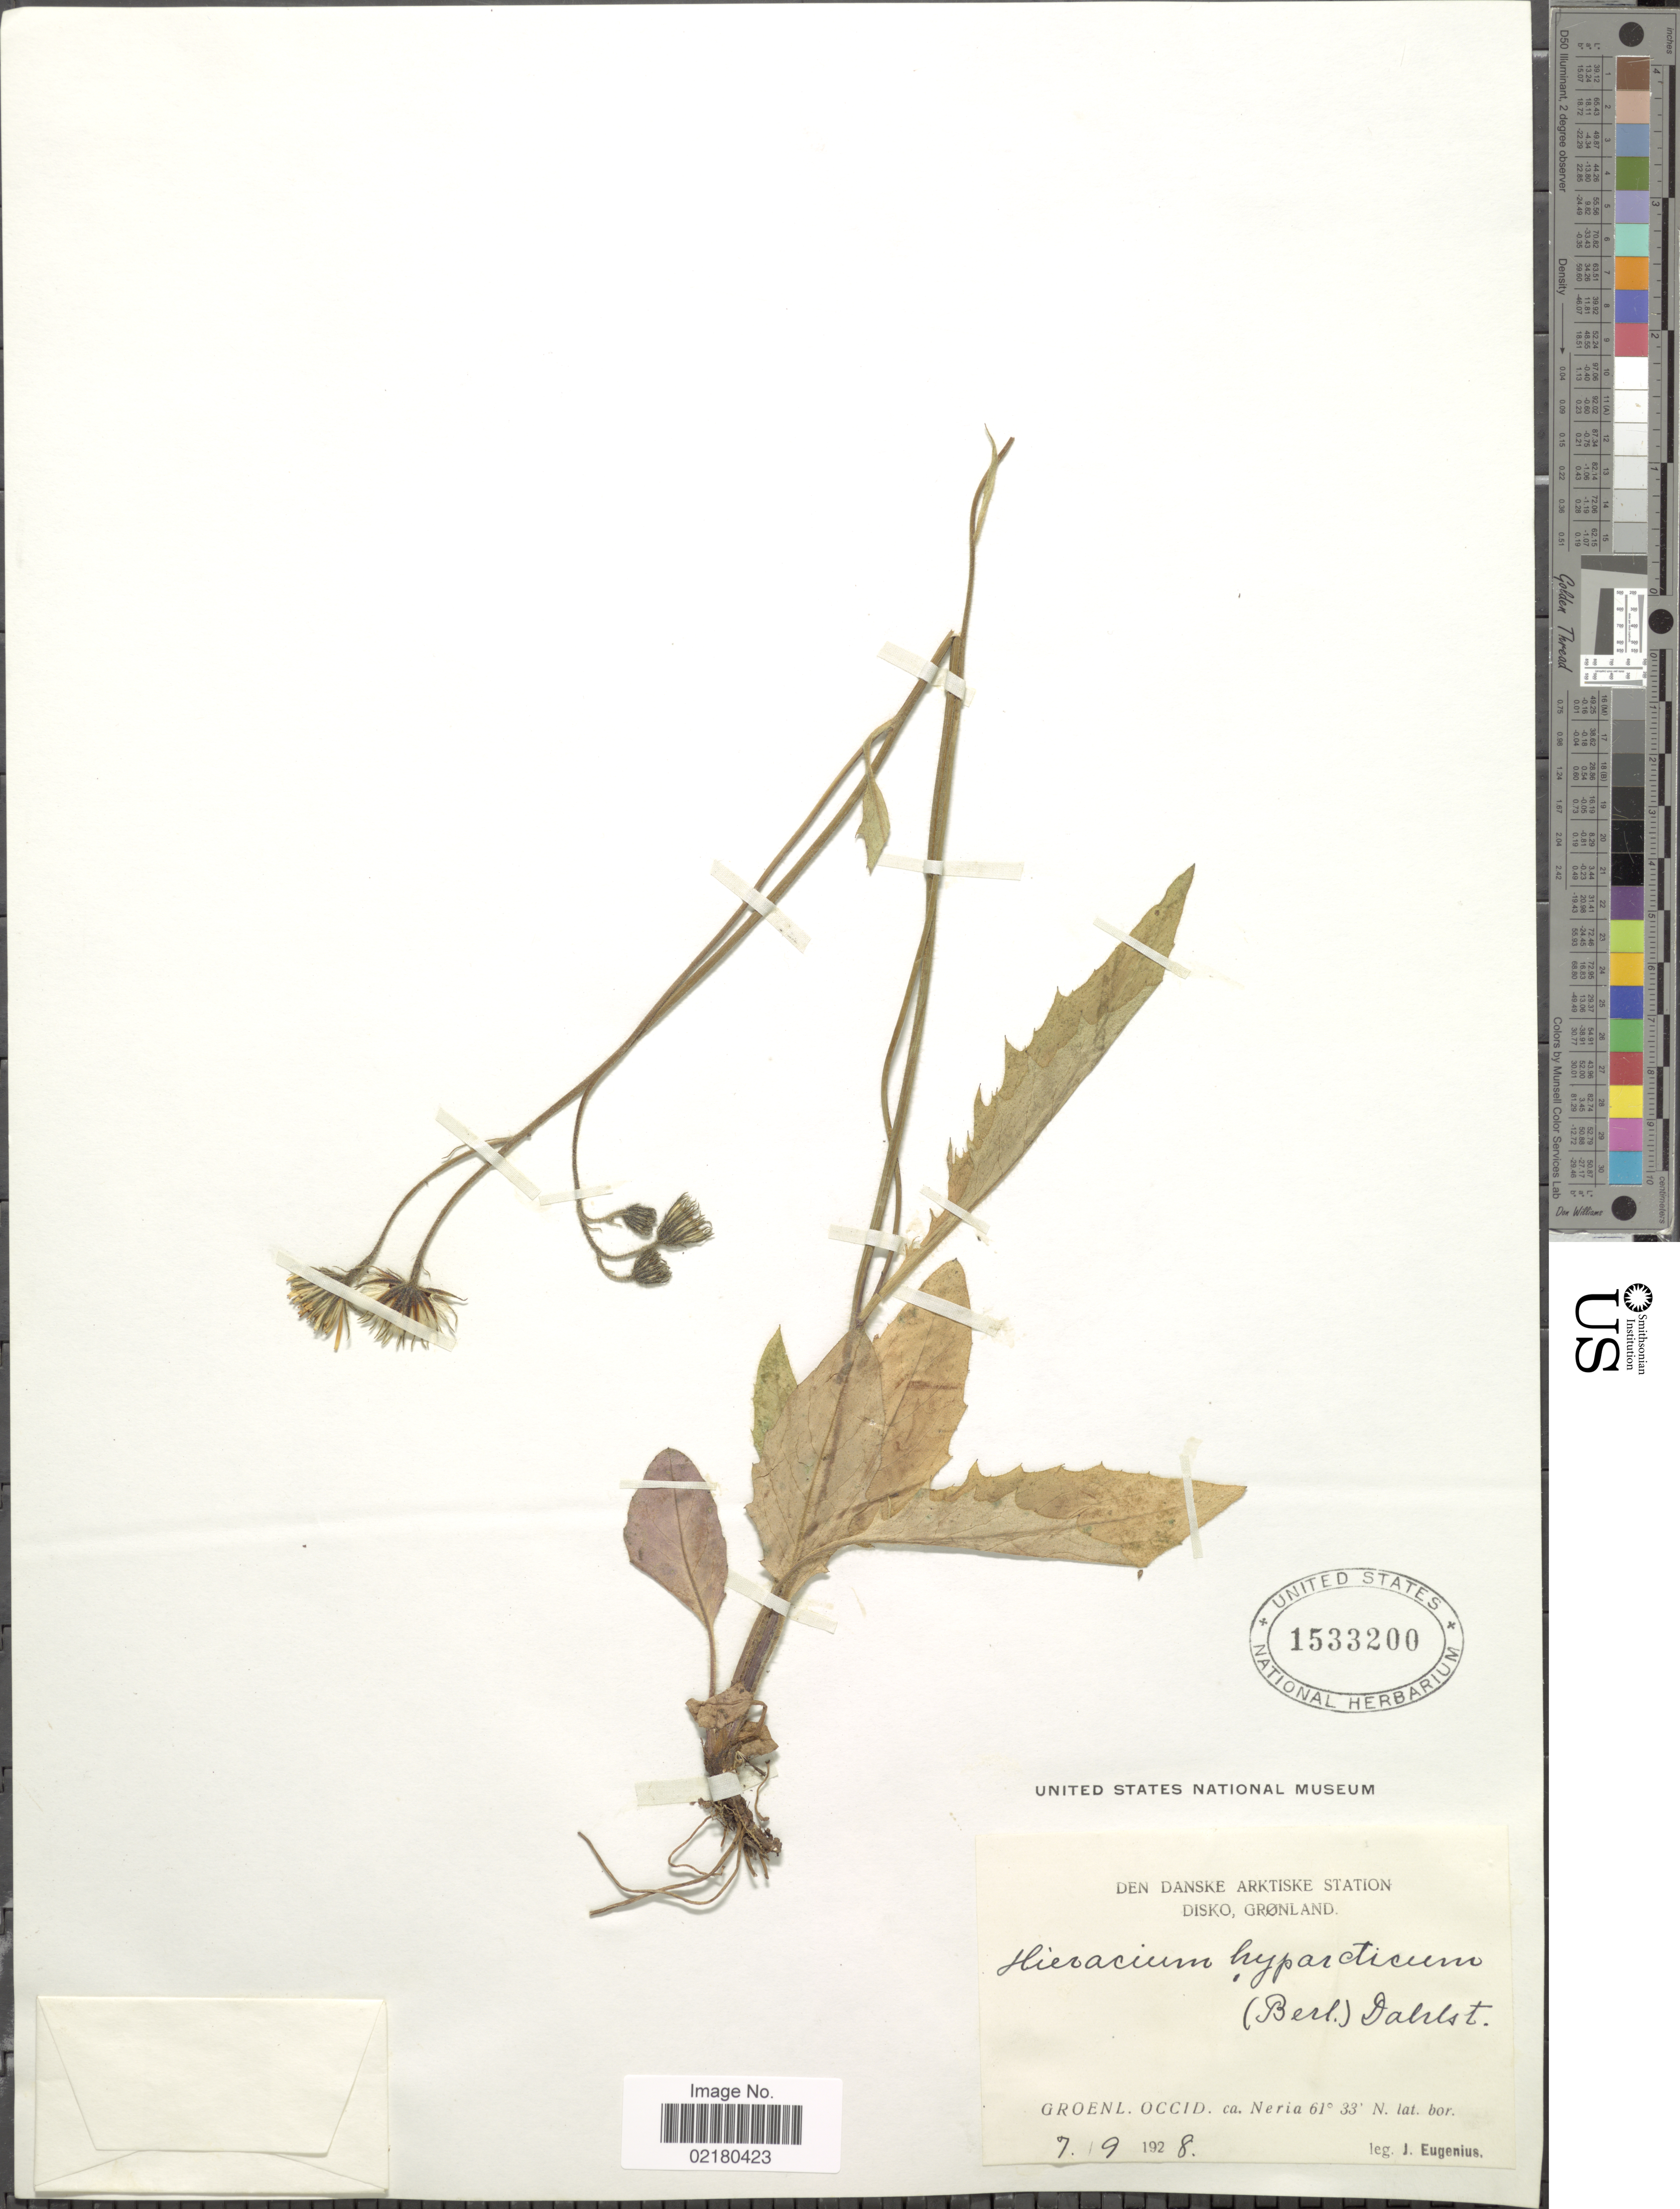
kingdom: Plantae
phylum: Tracheophyta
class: Magnoliopsida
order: Asterales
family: Asteraceae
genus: Hieracium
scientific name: Hieracium hyparcticum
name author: (Almquist) Elfstr.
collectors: J. Eugenius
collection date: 1928-09-07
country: Greenland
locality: Den Danske Arktiske Station Disko, Gronland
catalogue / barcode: US 1533200